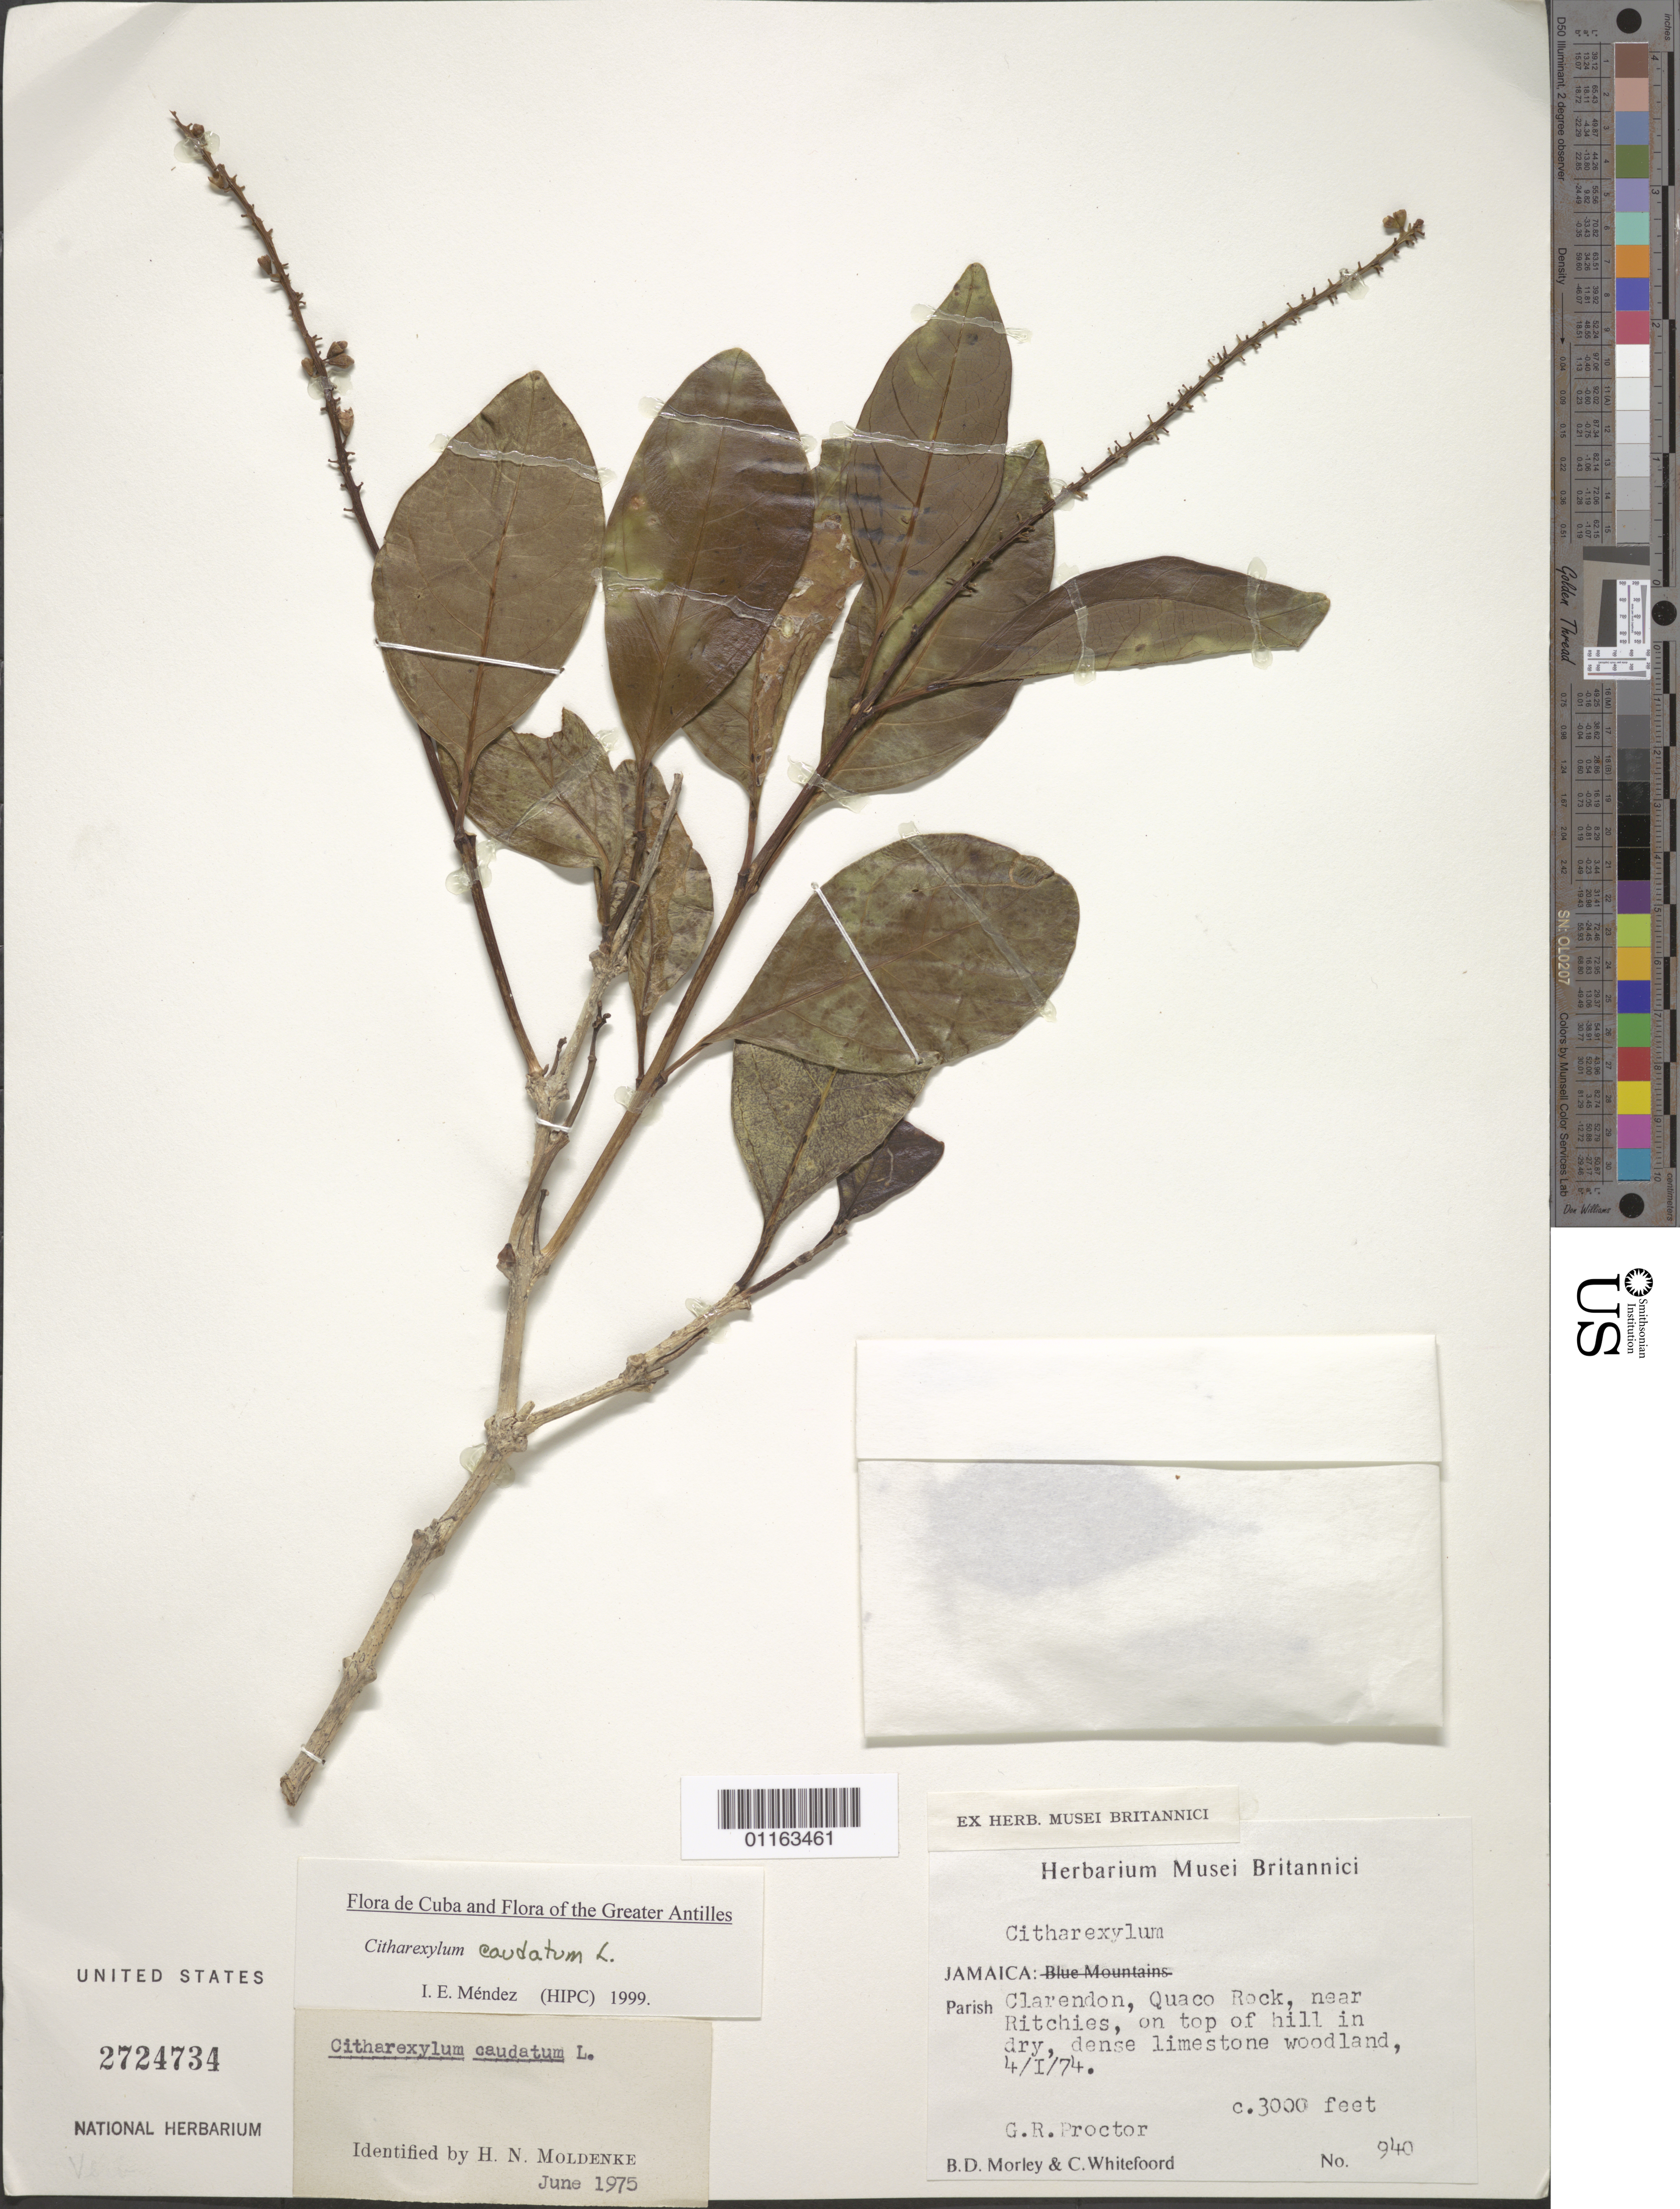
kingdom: Plantae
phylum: Tracheophyta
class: Magnoliopsida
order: Lamiales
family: Verbenaceae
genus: Citharexylum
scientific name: Citharexylum caudatum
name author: L.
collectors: B. D. Morley, C. Whitefoord & G. R. Proctor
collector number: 940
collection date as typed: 04 Jan 1974 or 01 Apr 1974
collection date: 1974-01-04 or 1974-04-01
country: Jamaica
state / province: Clarendon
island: Jamaica I.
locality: Clarendon, Quaco Rock, near Ritchies, on top of hill in dry, dense limestone woodland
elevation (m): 914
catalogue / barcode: US 2724734